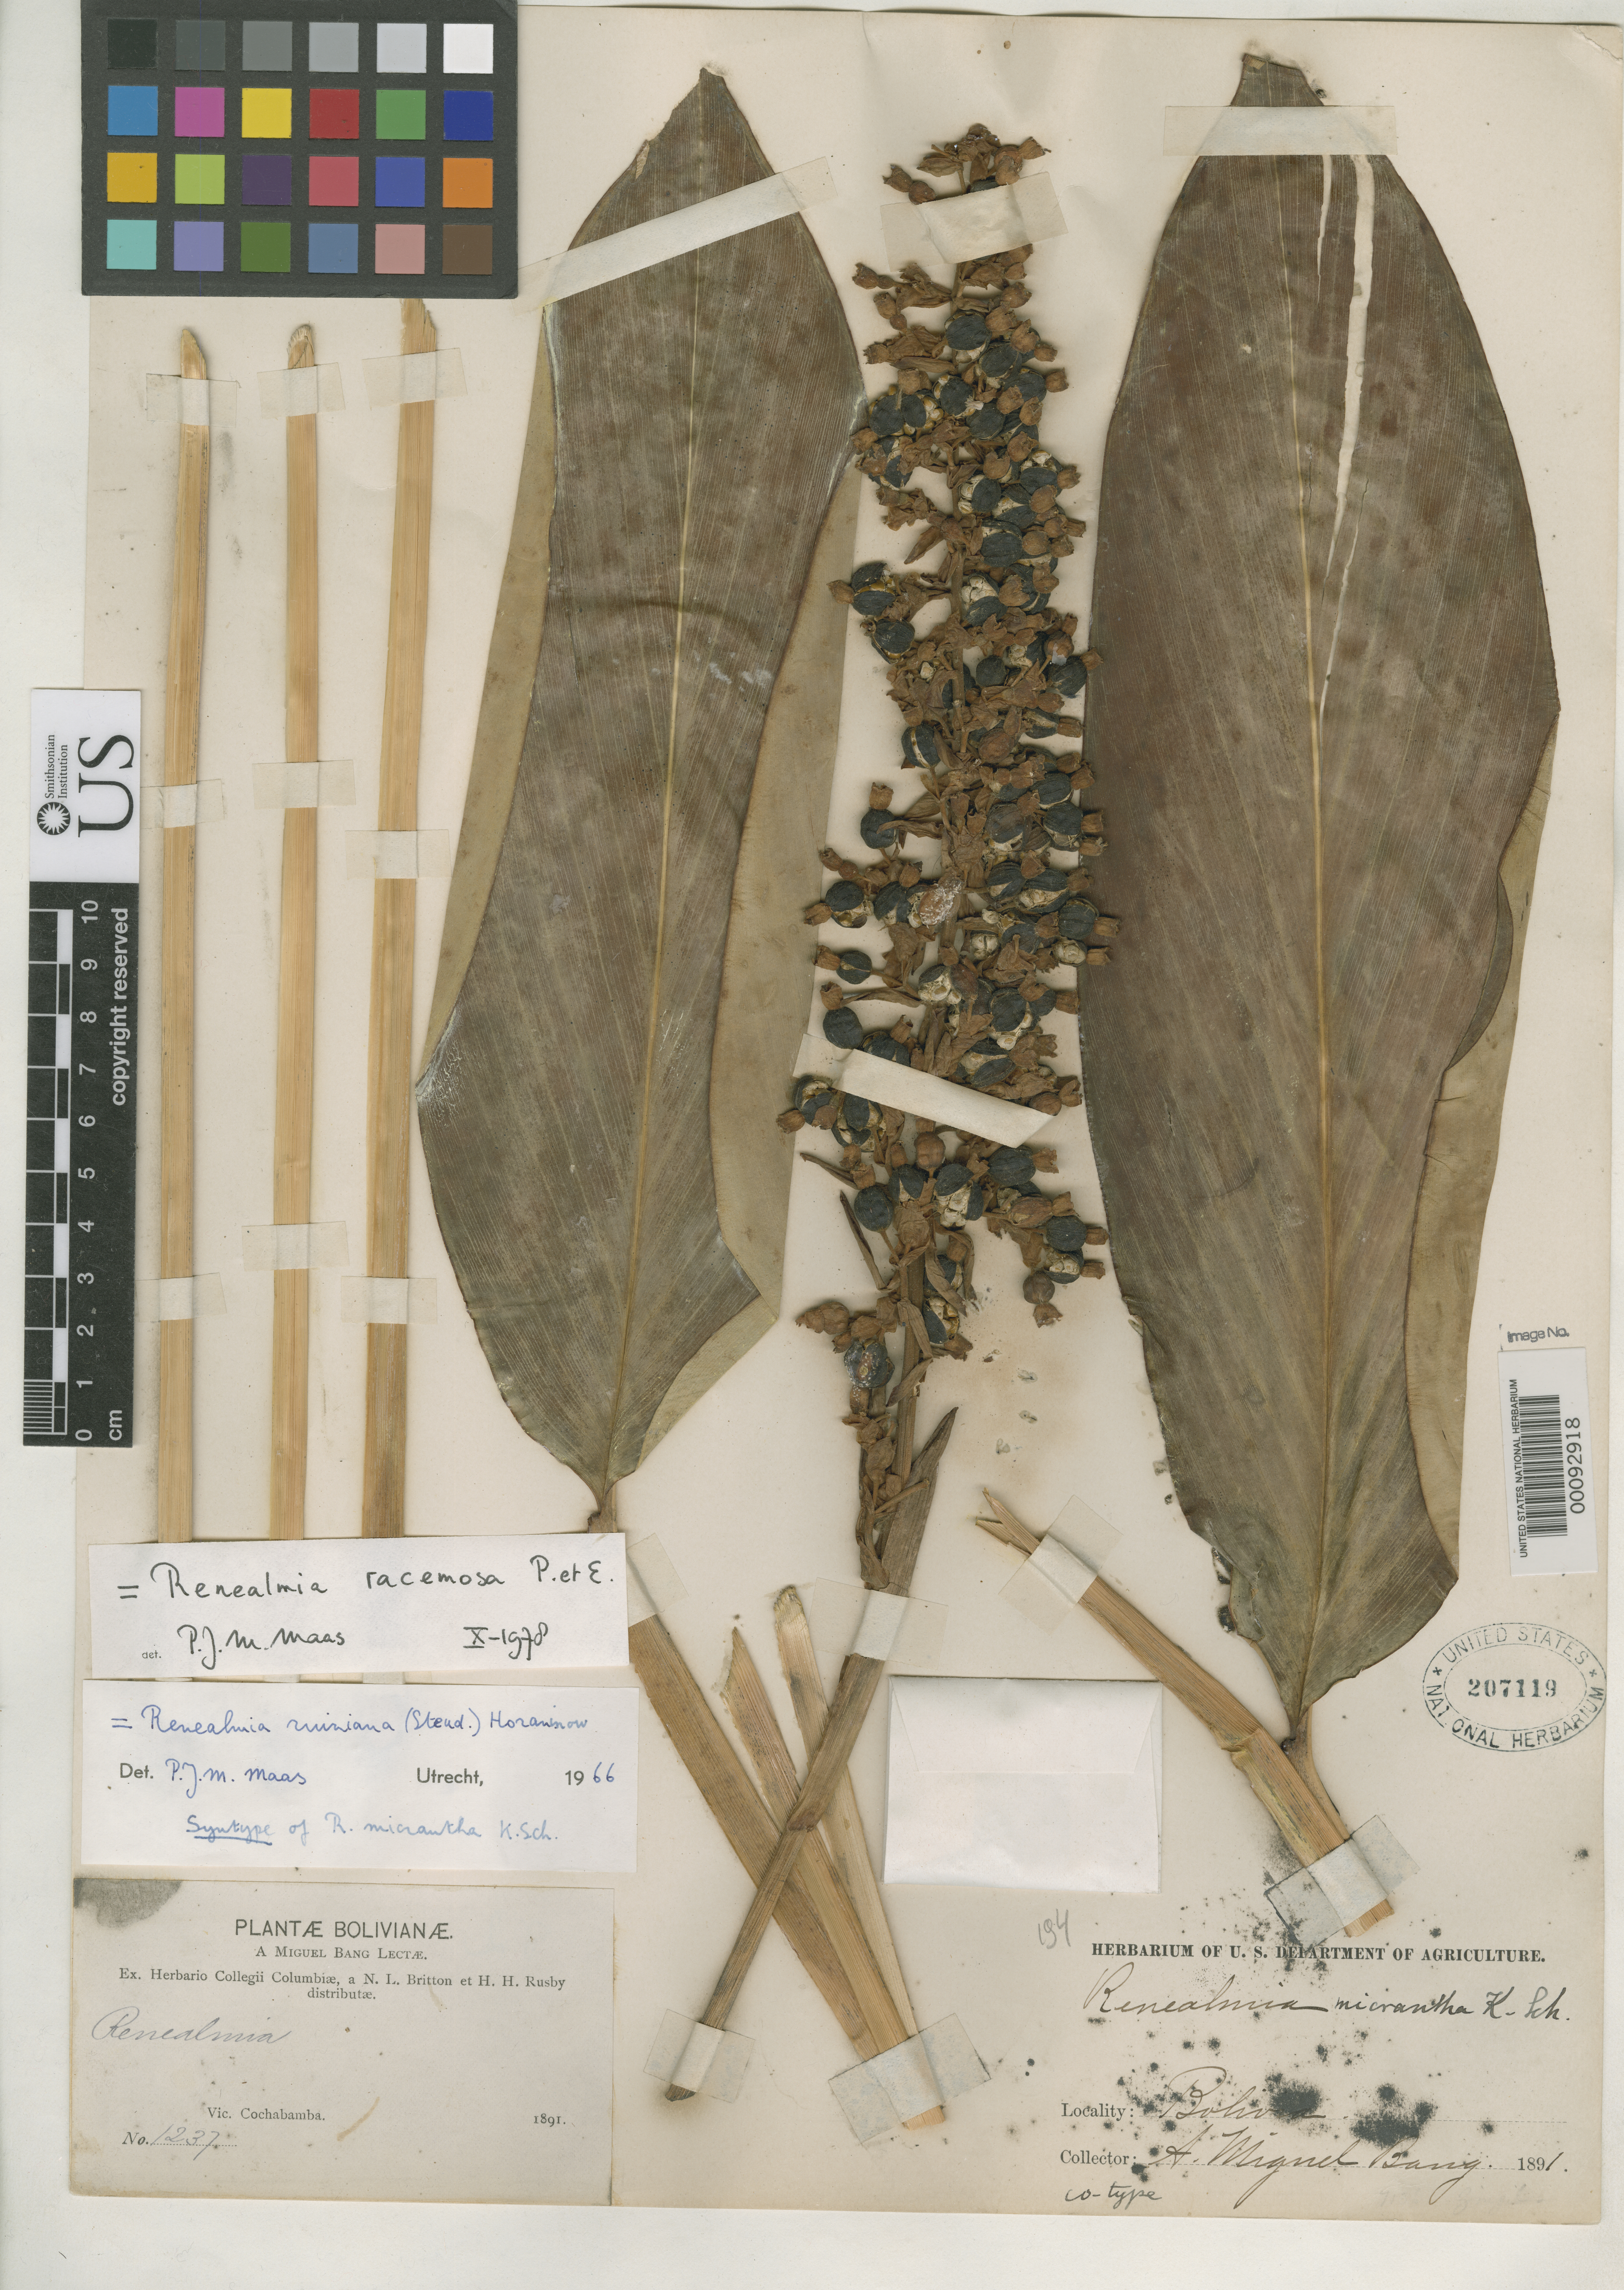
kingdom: Plantae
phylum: Tracheophyta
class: Liliopsida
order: Zingiberales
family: Zingiberaceae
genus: Renealmia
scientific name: Renealmia micrantha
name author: K. Schum. in Engl.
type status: Isosyntype; Isolectotype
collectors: M. Bang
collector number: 1237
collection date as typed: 1891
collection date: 1891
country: Bolivia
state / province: Cochabamba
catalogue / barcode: US 207119